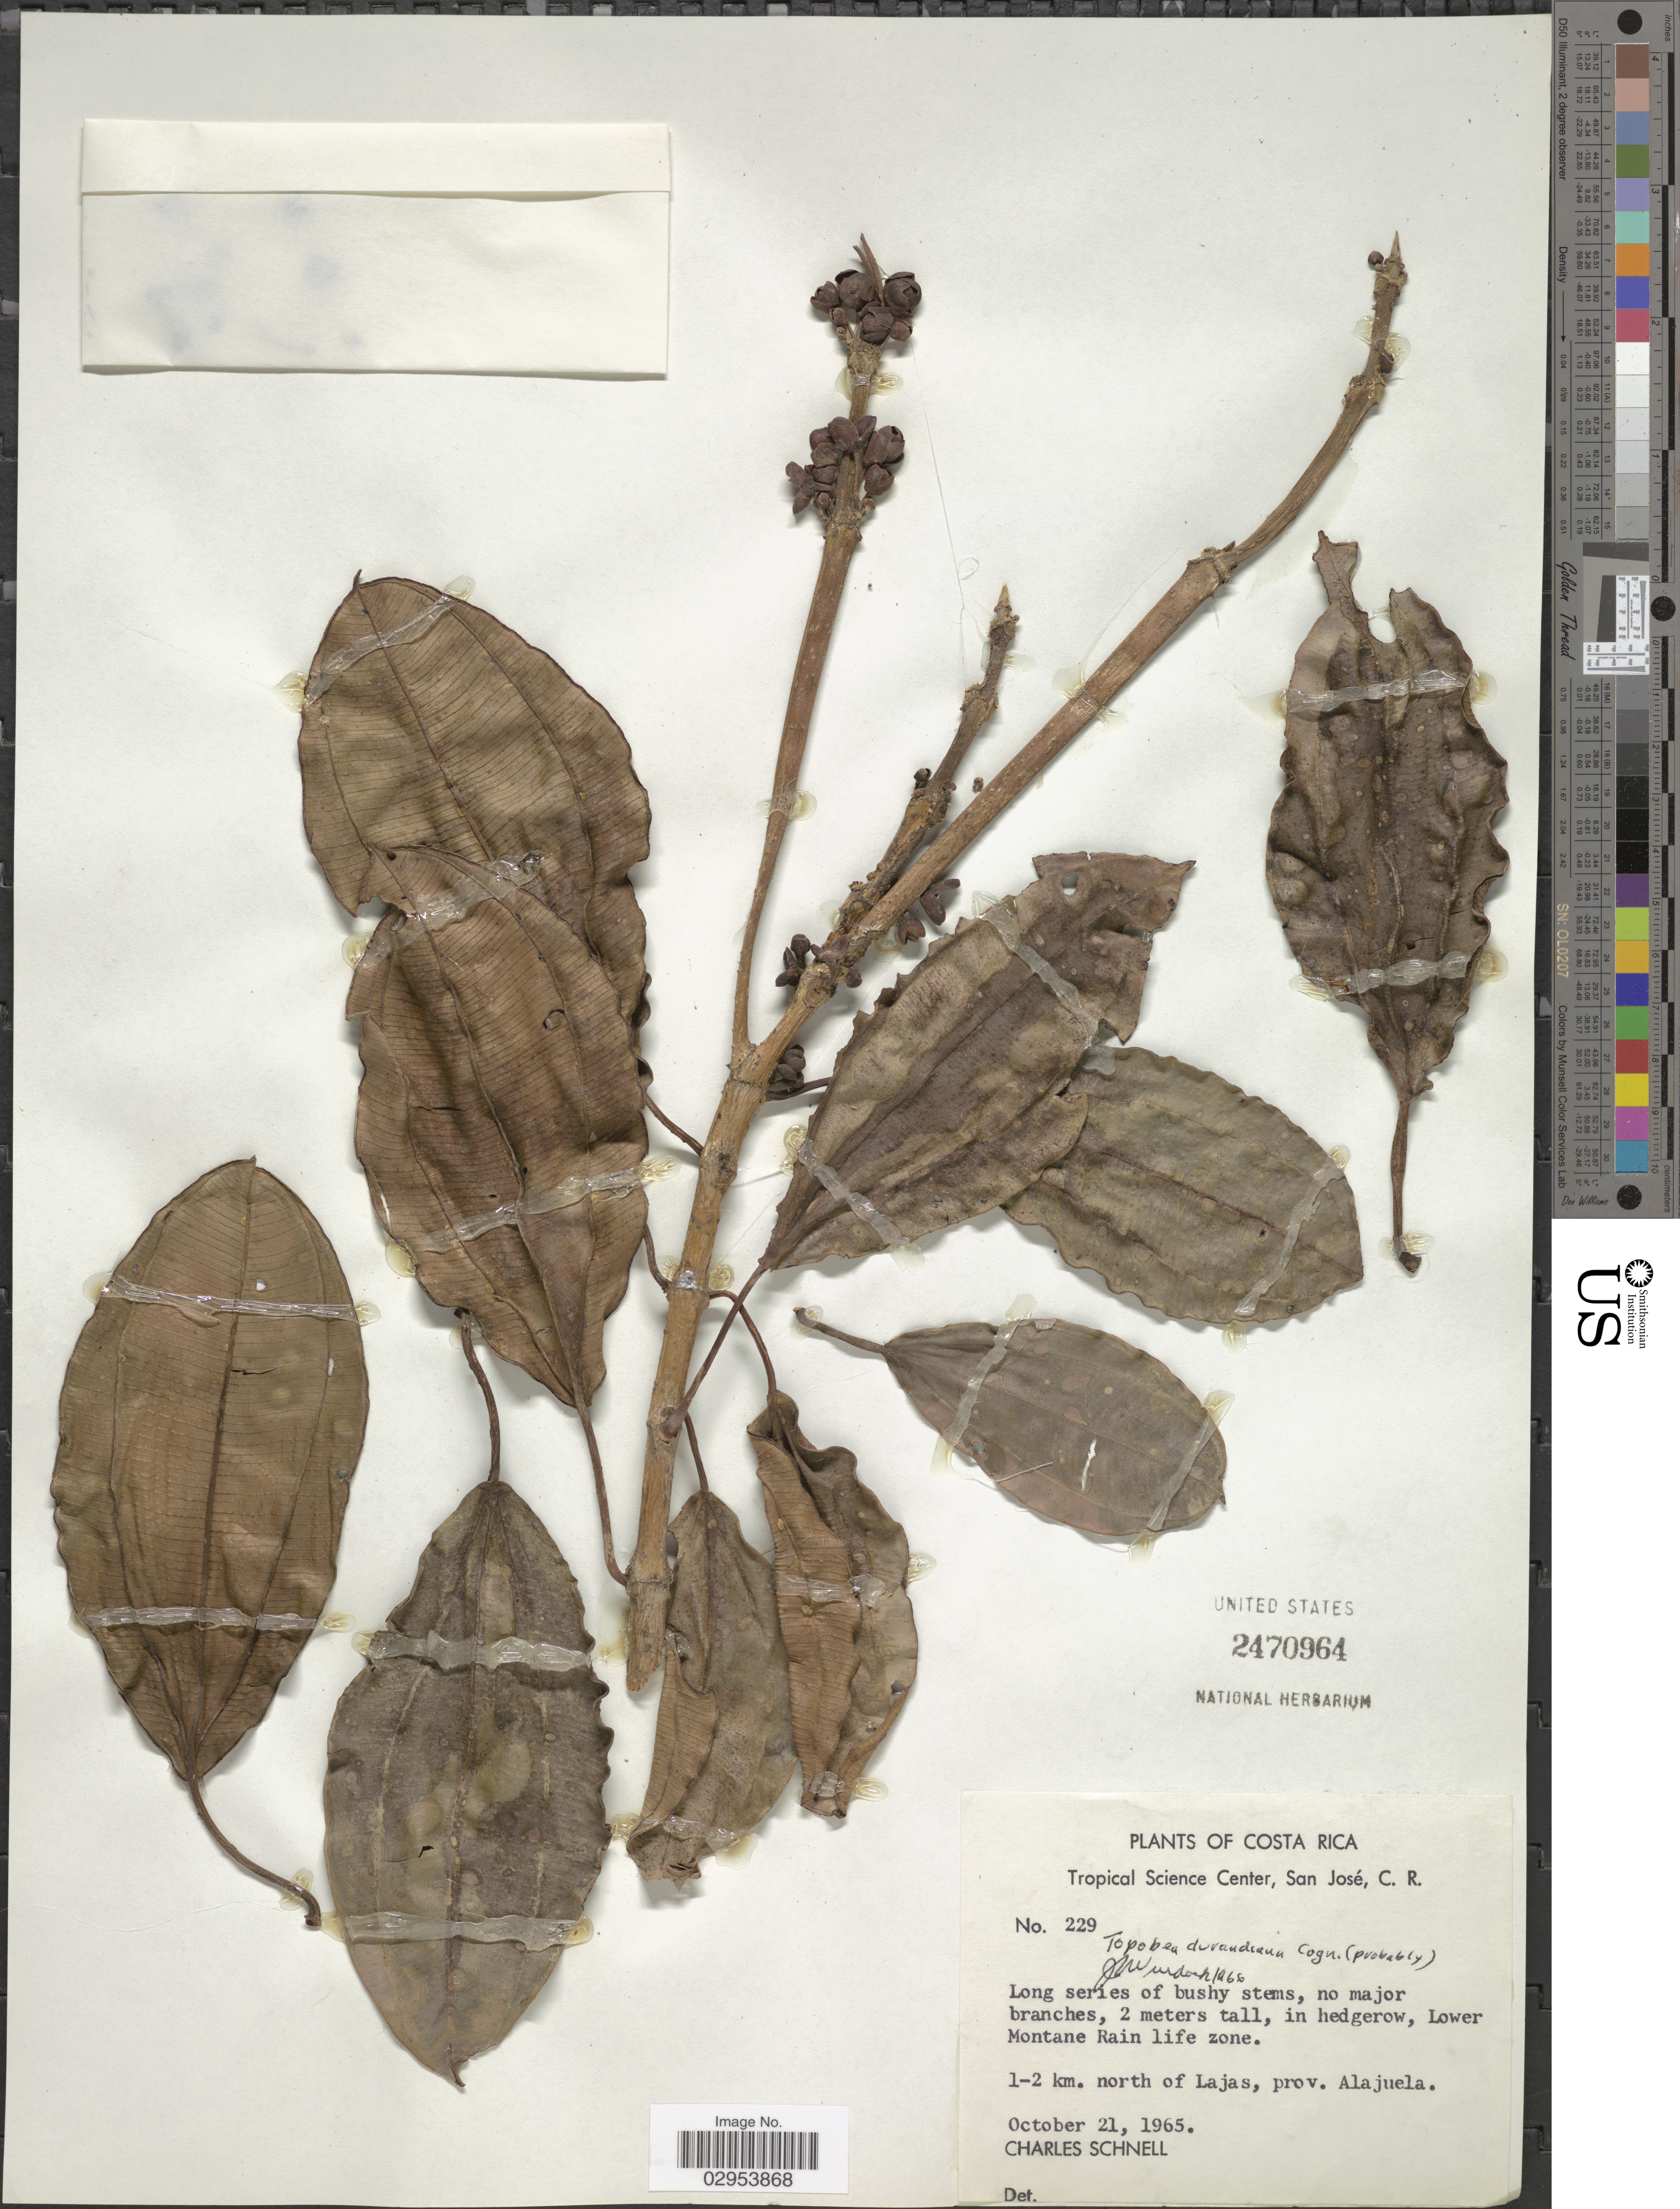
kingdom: Plantae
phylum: Tracheophyta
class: Magnoliopsida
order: Myrtales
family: Melastomataceae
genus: Topobea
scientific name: Topobea maurofernandeziana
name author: Cogn.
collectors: C. Schnell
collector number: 229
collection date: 1965-10-21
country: Costa Rica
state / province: Alajuela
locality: Lower Montane Rain life zone. 1-2 km. north of Lajas.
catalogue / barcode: US 2470964